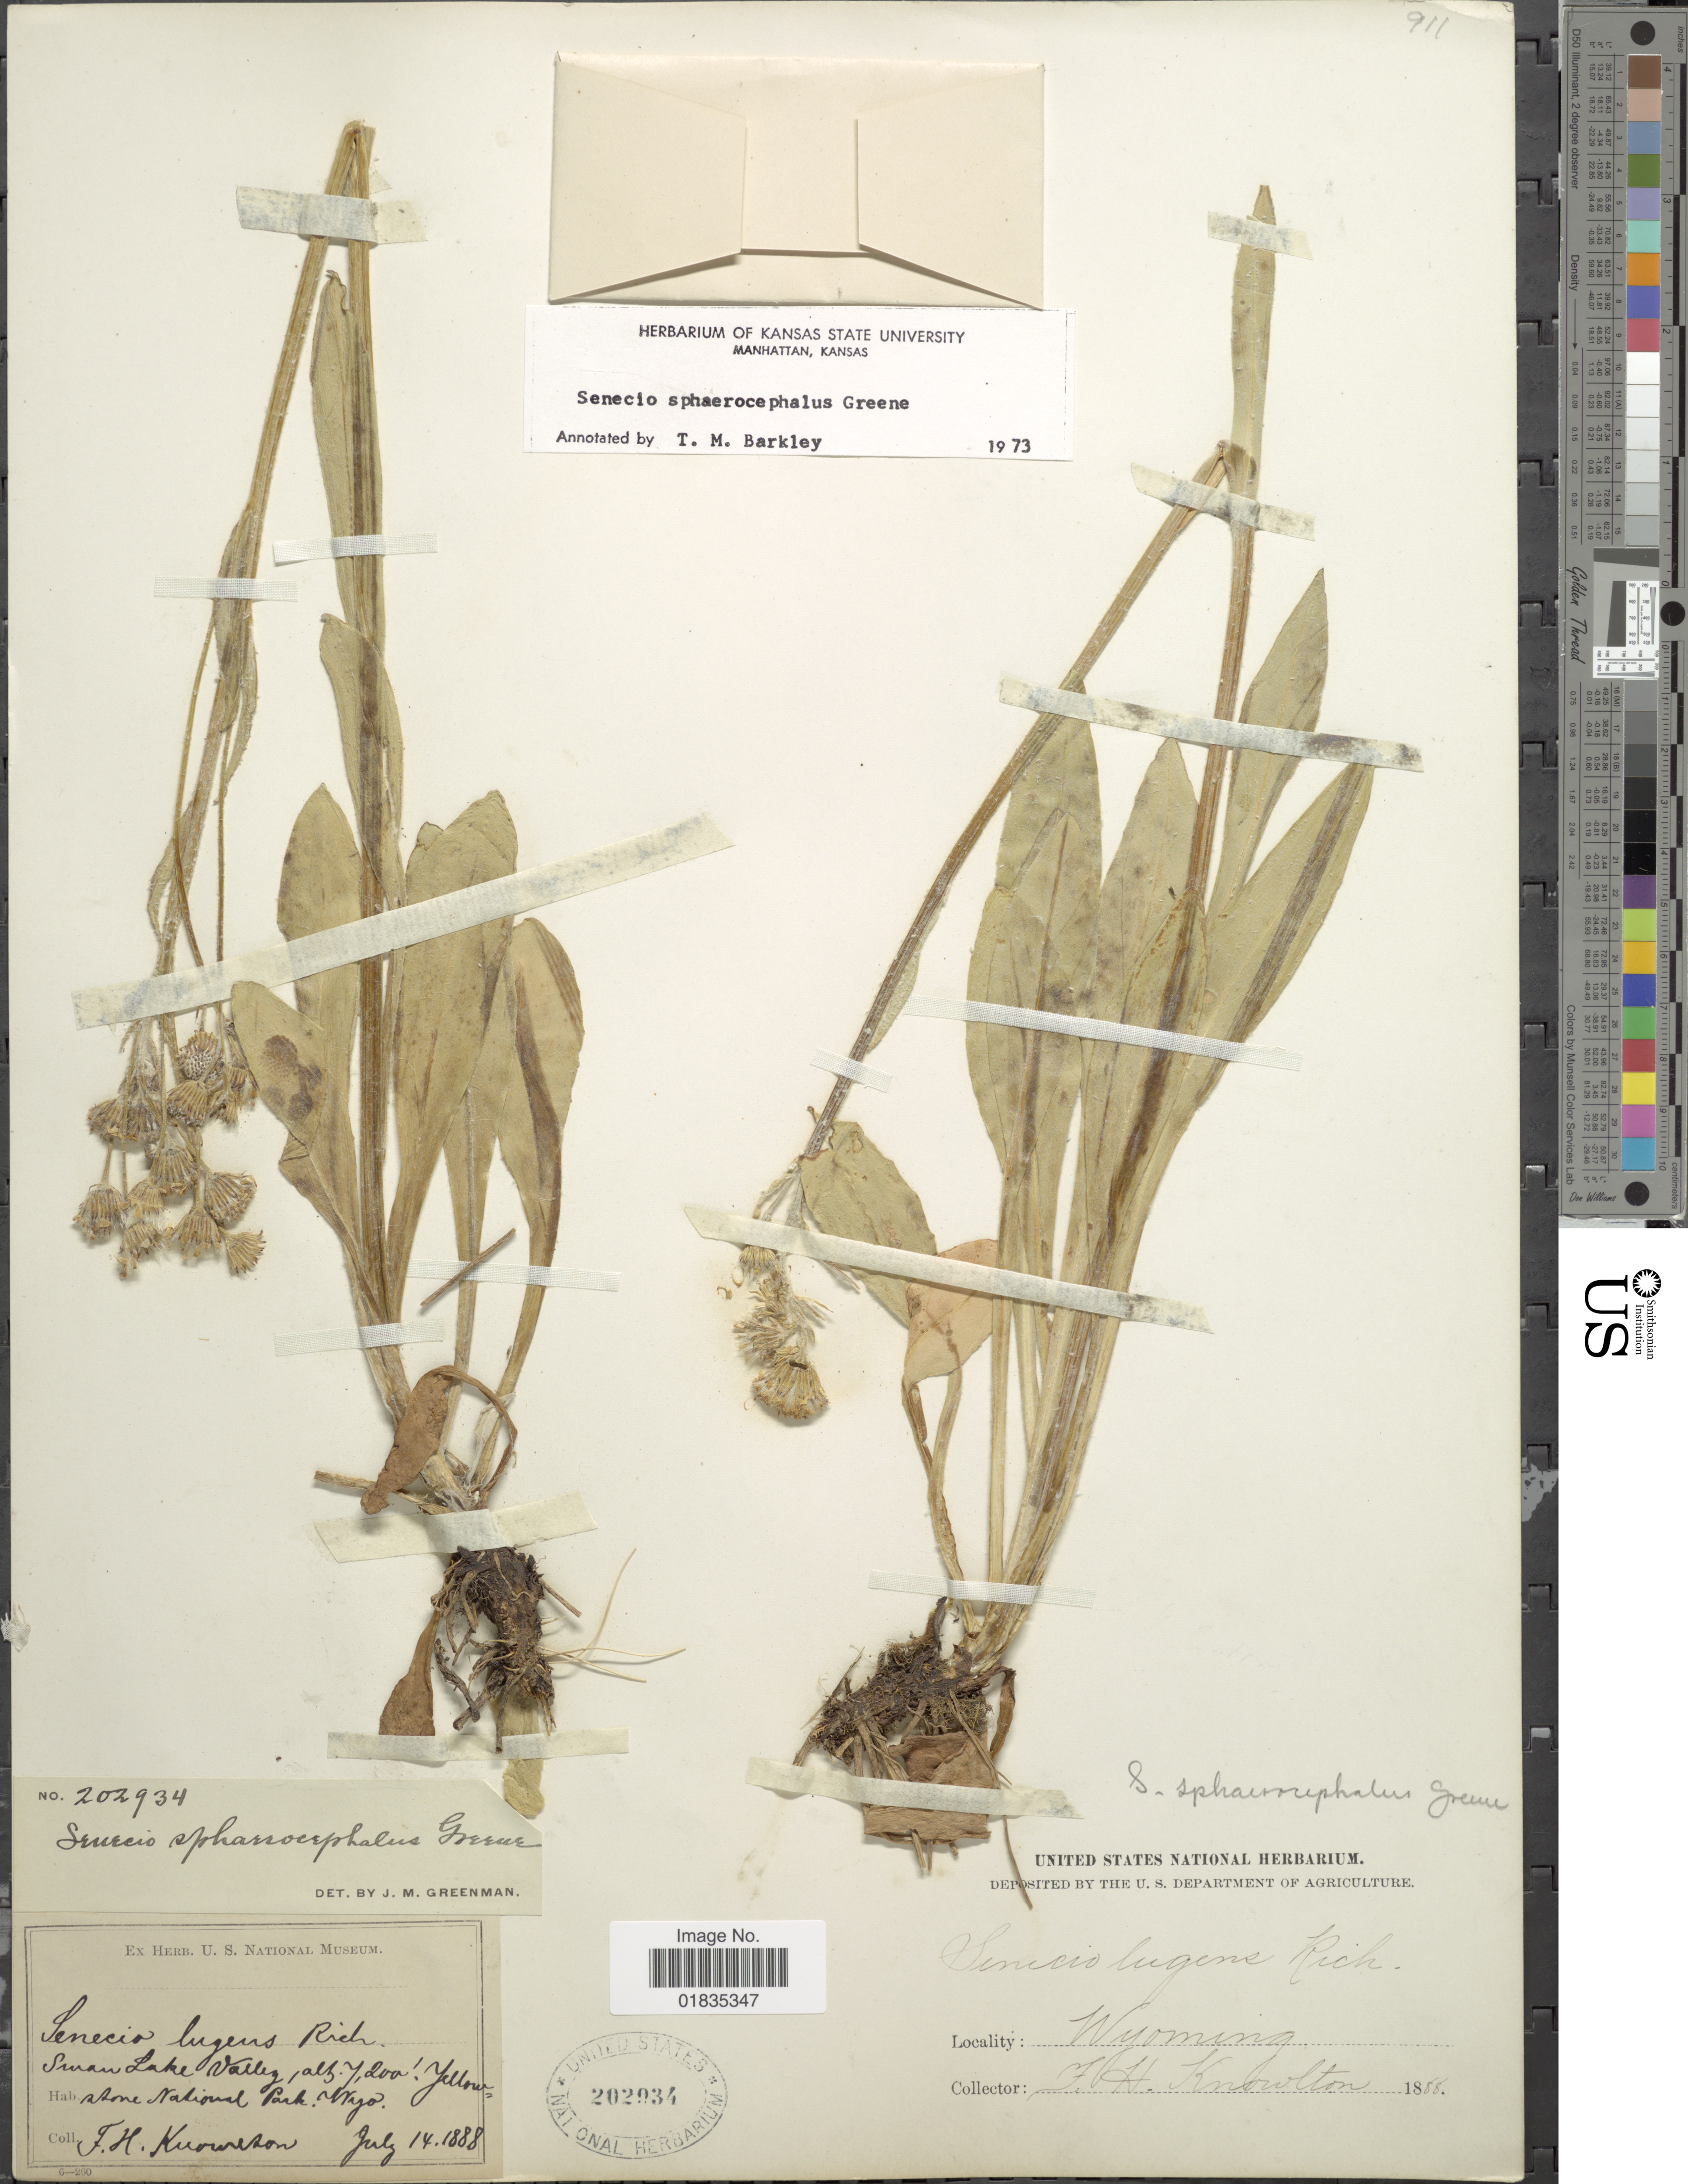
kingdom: Plantae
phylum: Tracheophyta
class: Magnoliopsida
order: Asterales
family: Asteraceae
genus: Senecio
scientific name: Senecio sphaerocephalus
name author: Greene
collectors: F. H. Knowlton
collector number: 202934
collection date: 1888-07-14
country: United States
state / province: Wyoming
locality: Swan Lake Valley, Jellow Stone National Park.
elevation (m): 2195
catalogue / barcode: US 202934